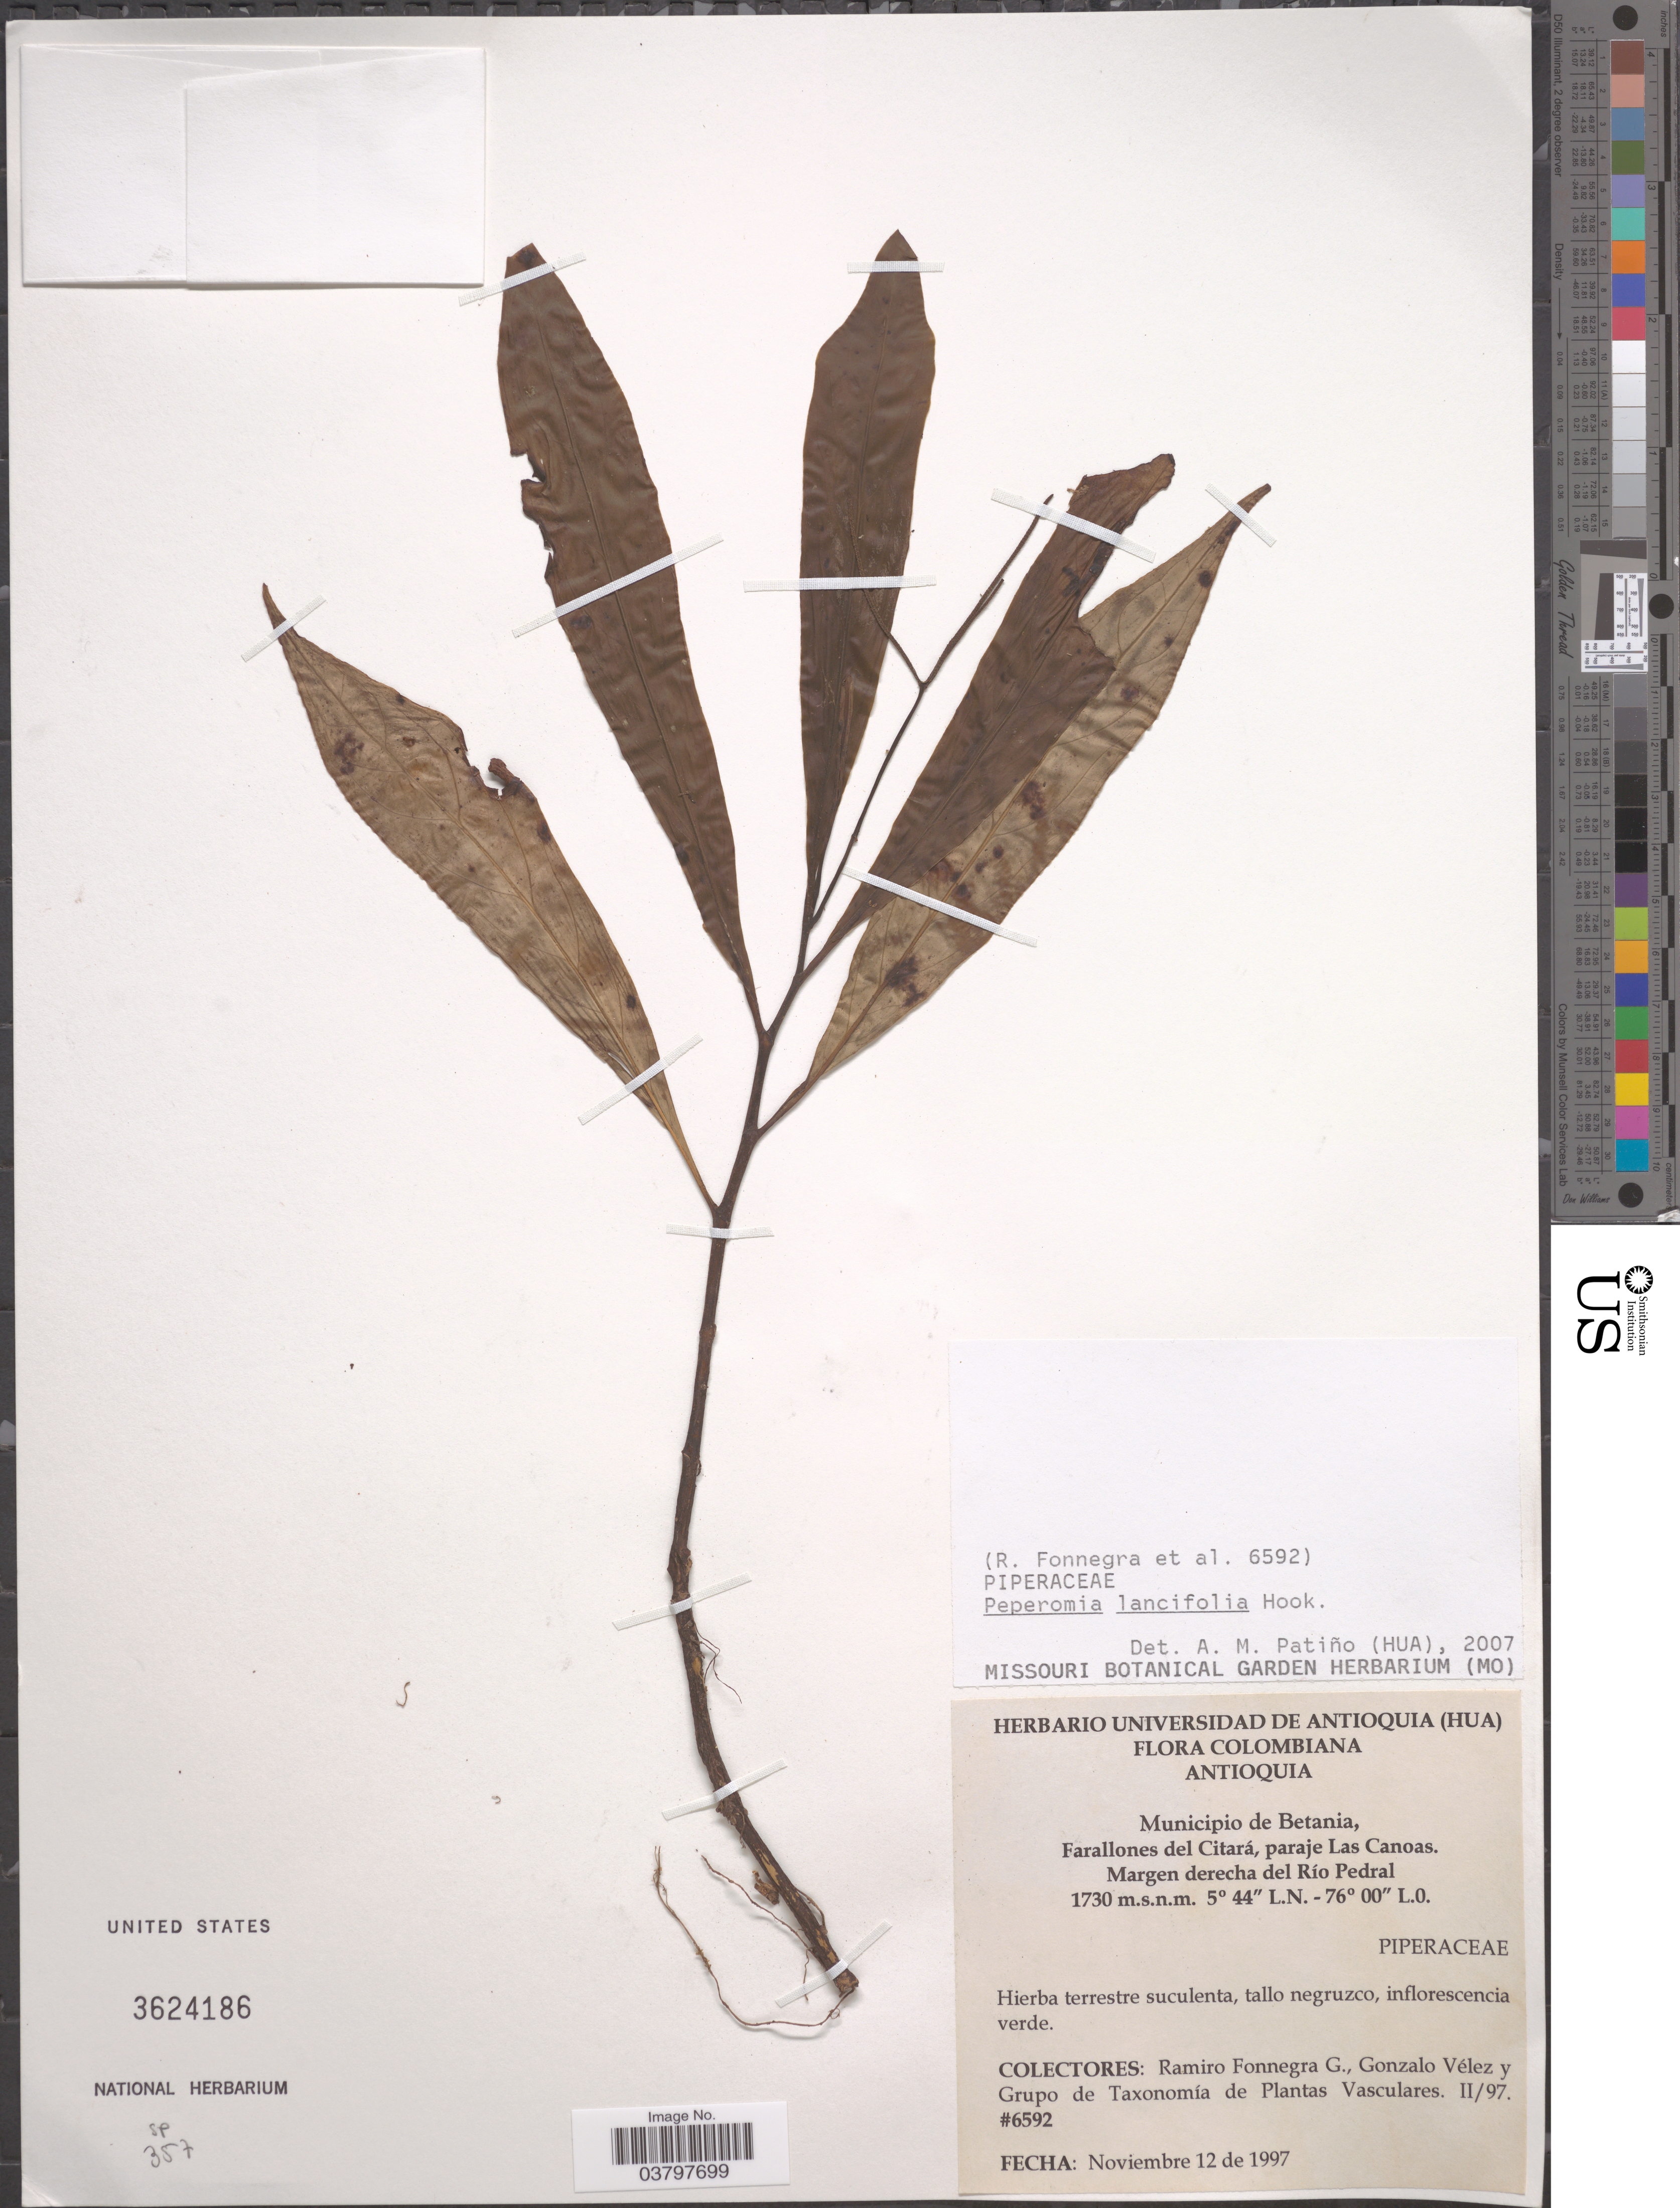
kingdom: Plantae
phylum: Tracheophyta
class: Magnoliopsida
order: Piperales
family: Piperaceae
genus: Peperomia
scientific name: Peperomia lancifolia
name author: Hook.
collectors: R. Fonnegra G., G. Velez & Grupo de Taxonomía de Plantas Vasculares II/97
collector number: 6592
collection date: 1997-11-12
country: Colombia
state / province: Antioquia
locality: Municipio de Betania, Farallones del Citará, paraje Las Canoas. Margen derecha del Río Pedral.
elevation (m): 1730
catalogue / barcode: US 3624186